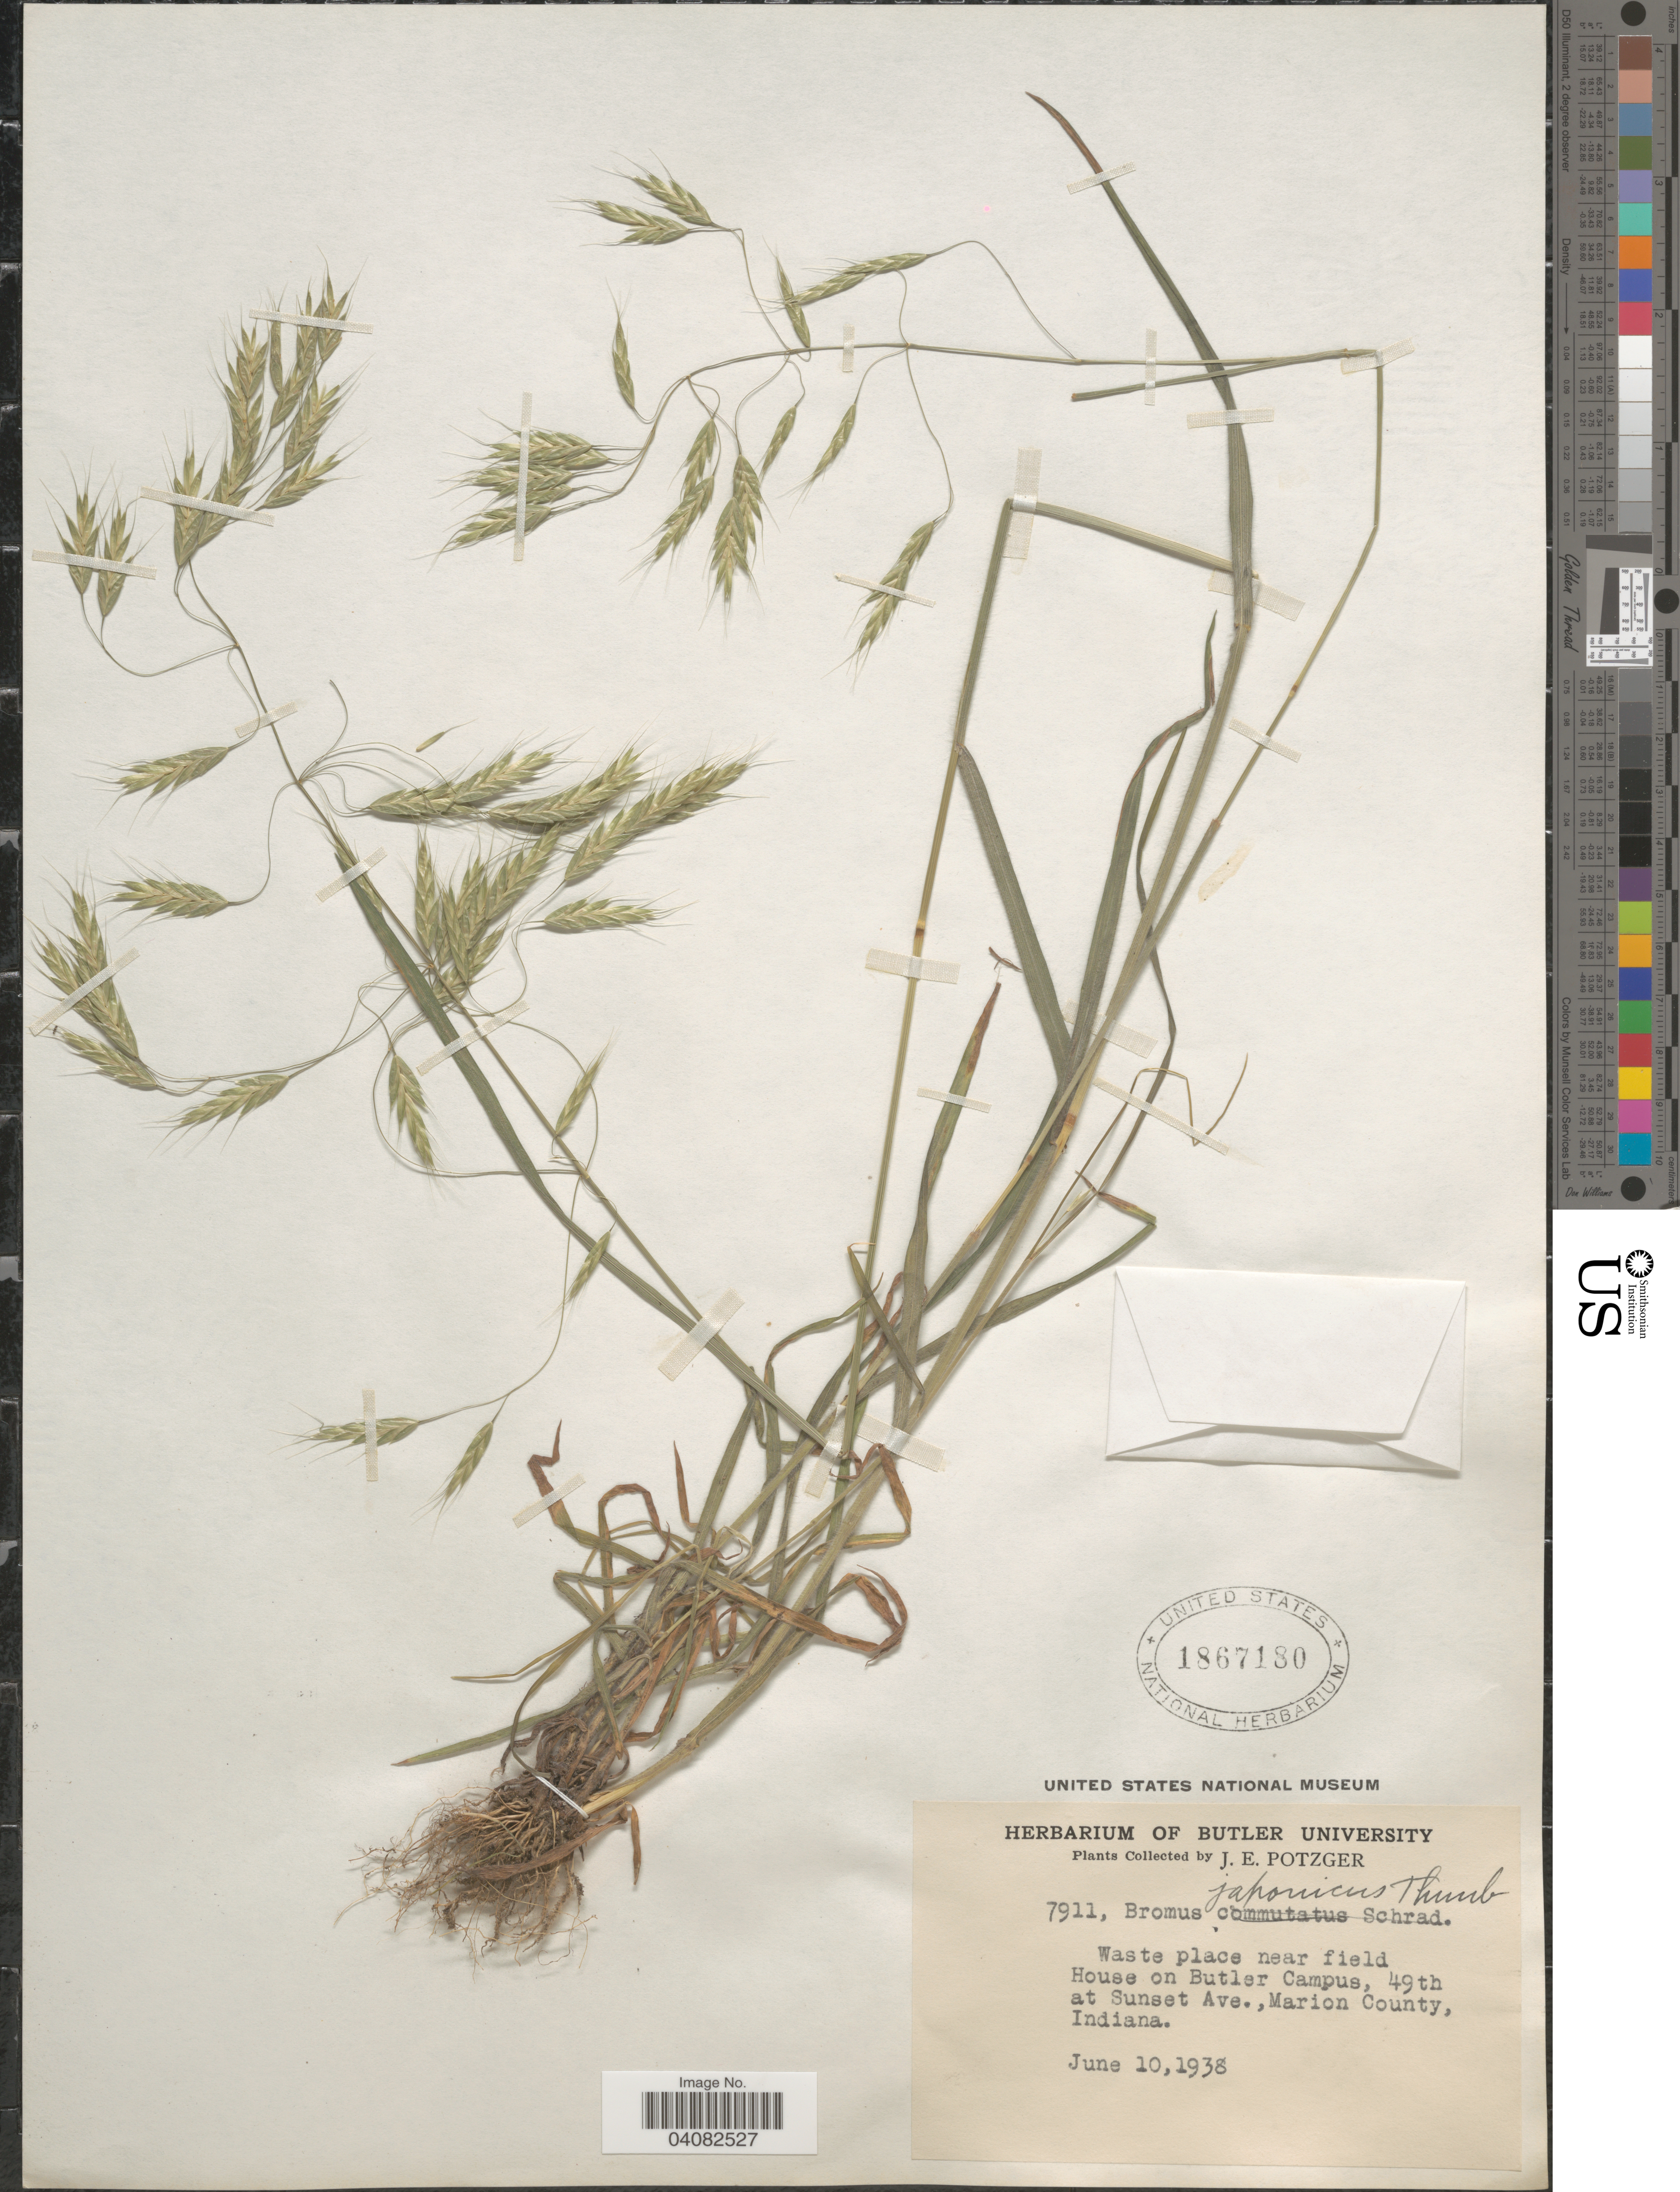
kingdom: Plantae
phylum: Tracheophyta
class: Liliopsida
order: Poales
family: Poaceae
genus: Bromus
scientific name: Bromus intermedius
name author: Gussone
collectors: J. Potzger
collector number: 7911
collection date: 1938-06-10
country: United States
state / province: Indiana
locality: Waste place near field House on Butler Campus, 49th at Sunset Ave., Marion County.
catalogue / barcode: US 1867180